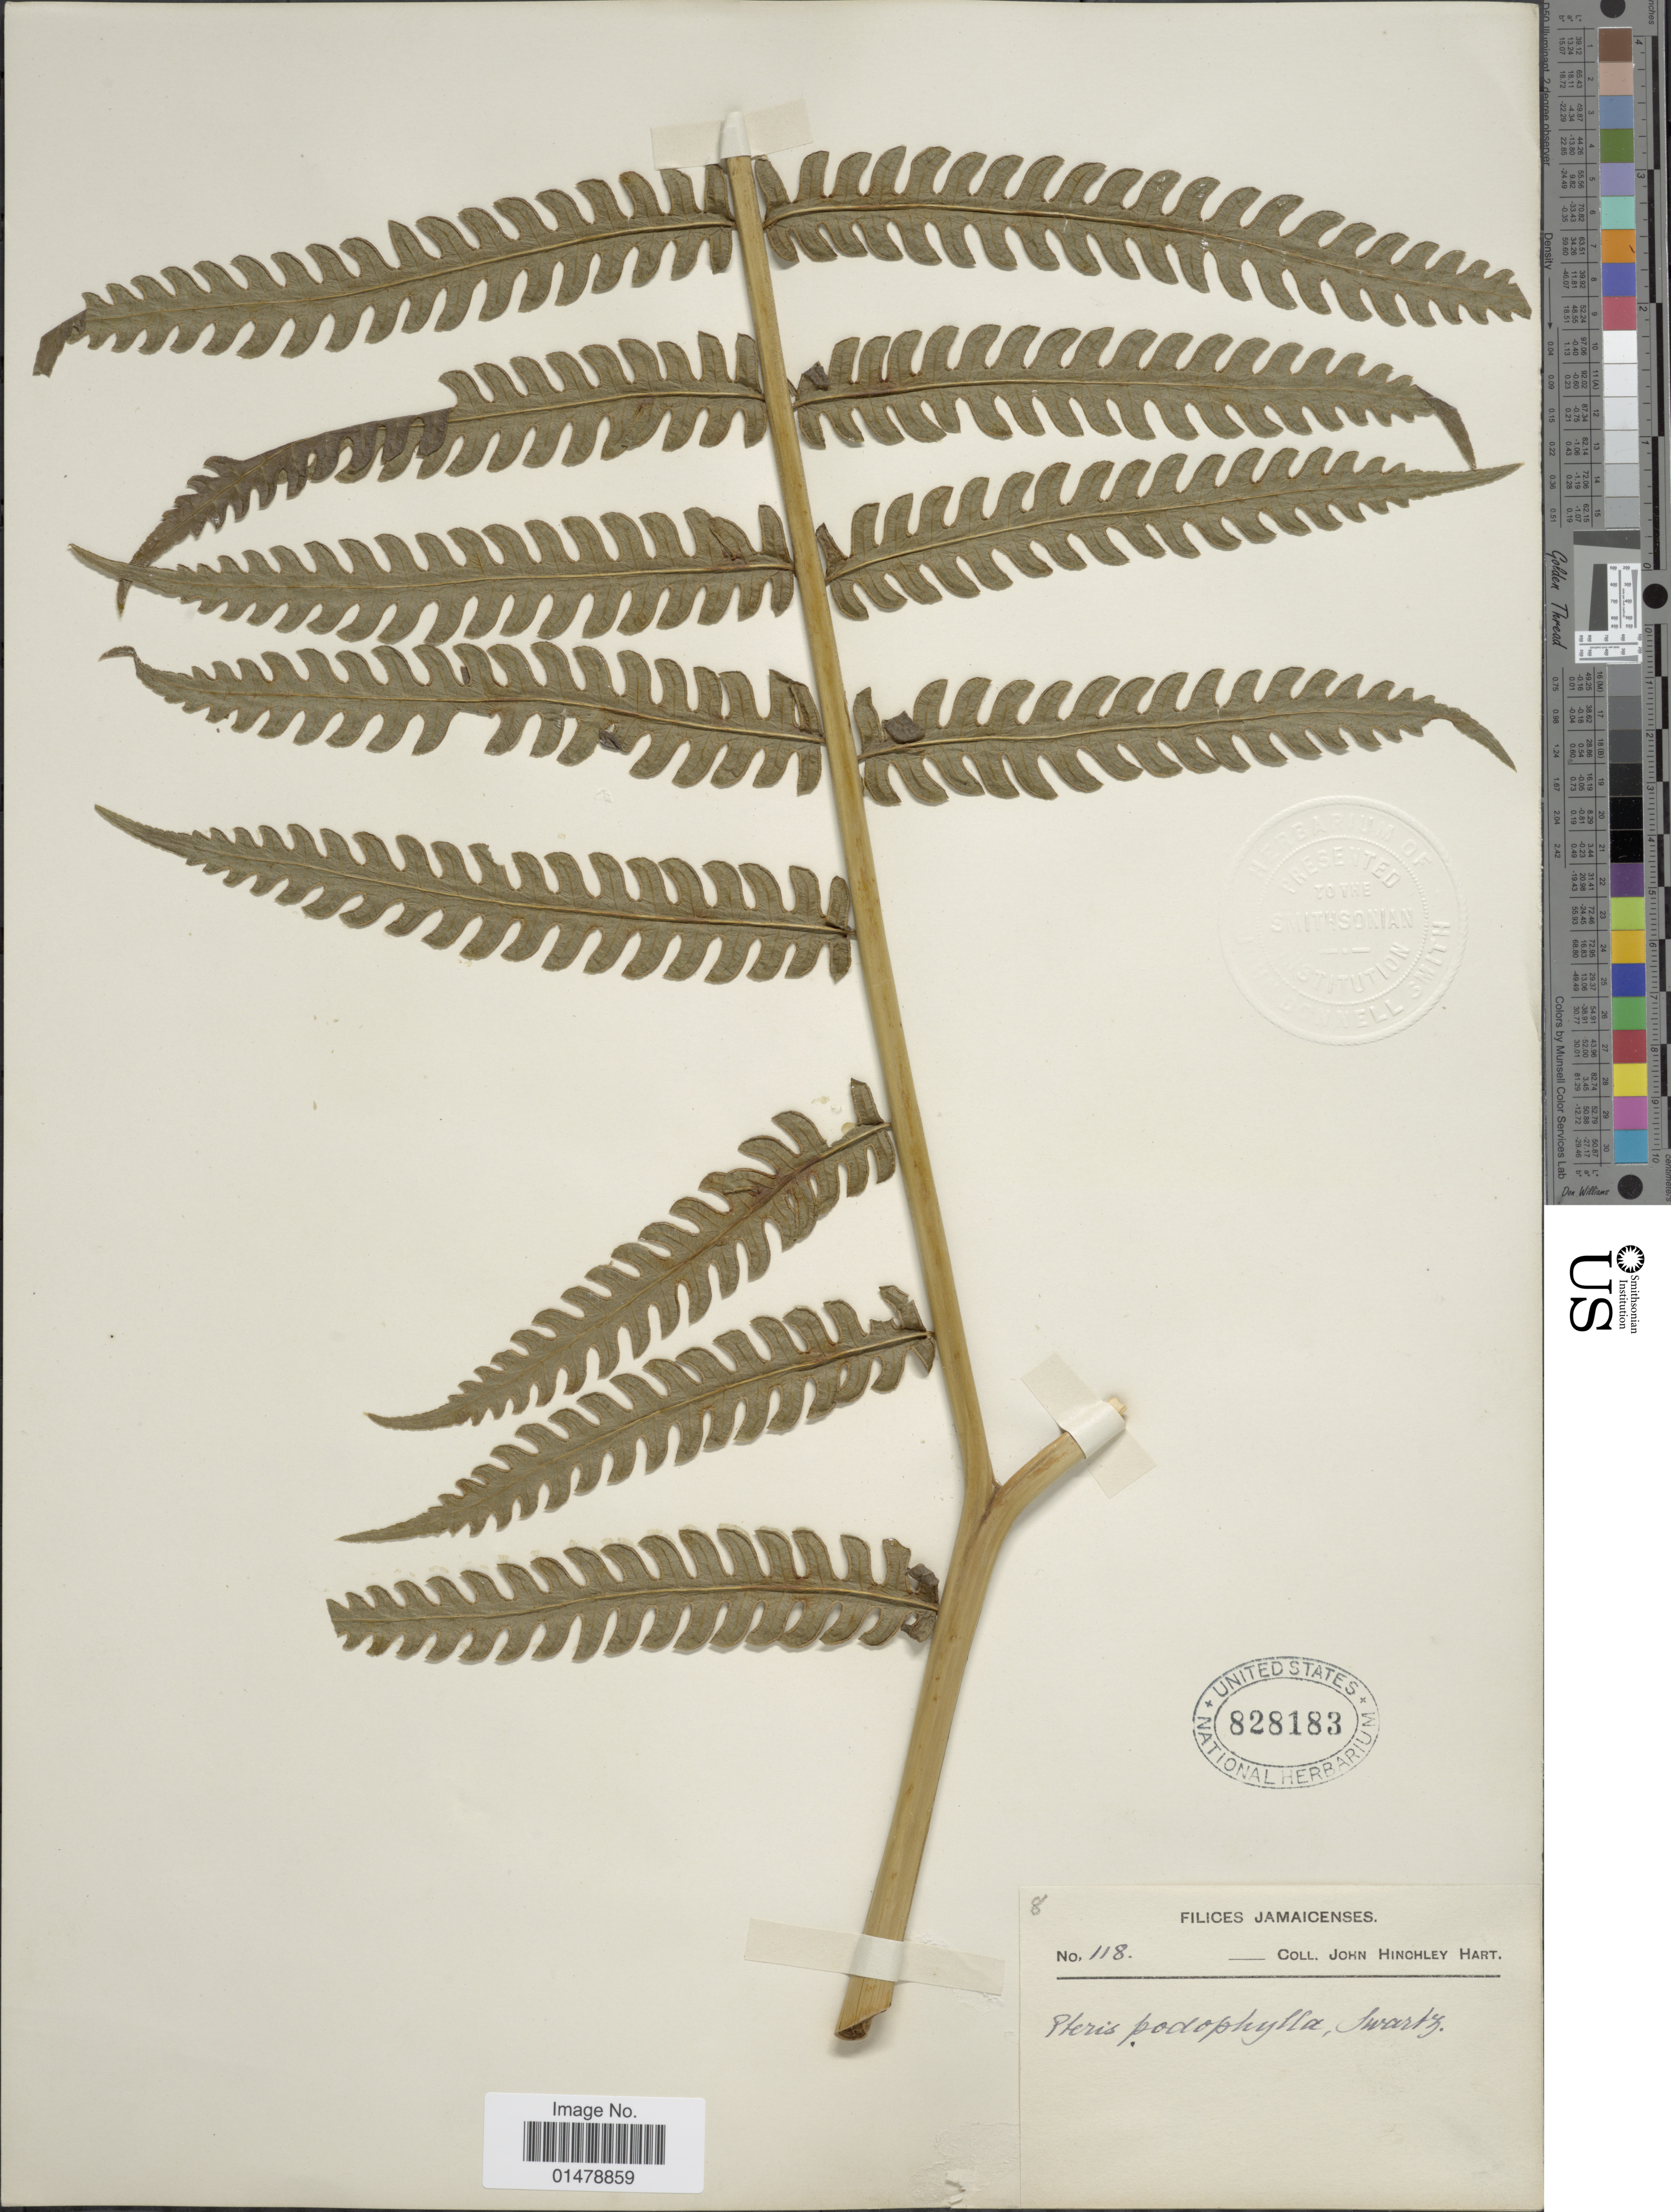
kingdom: Plantae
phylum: Tracheophyta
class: Polypodiopsida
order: Polypodiales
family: Pteridaceae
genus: Pteris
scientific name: Pteris podophylla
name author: Sw.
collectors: J. H. Hart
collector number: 118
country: Jamaica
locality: Filices Jamaicenses.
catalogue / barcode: US 828183